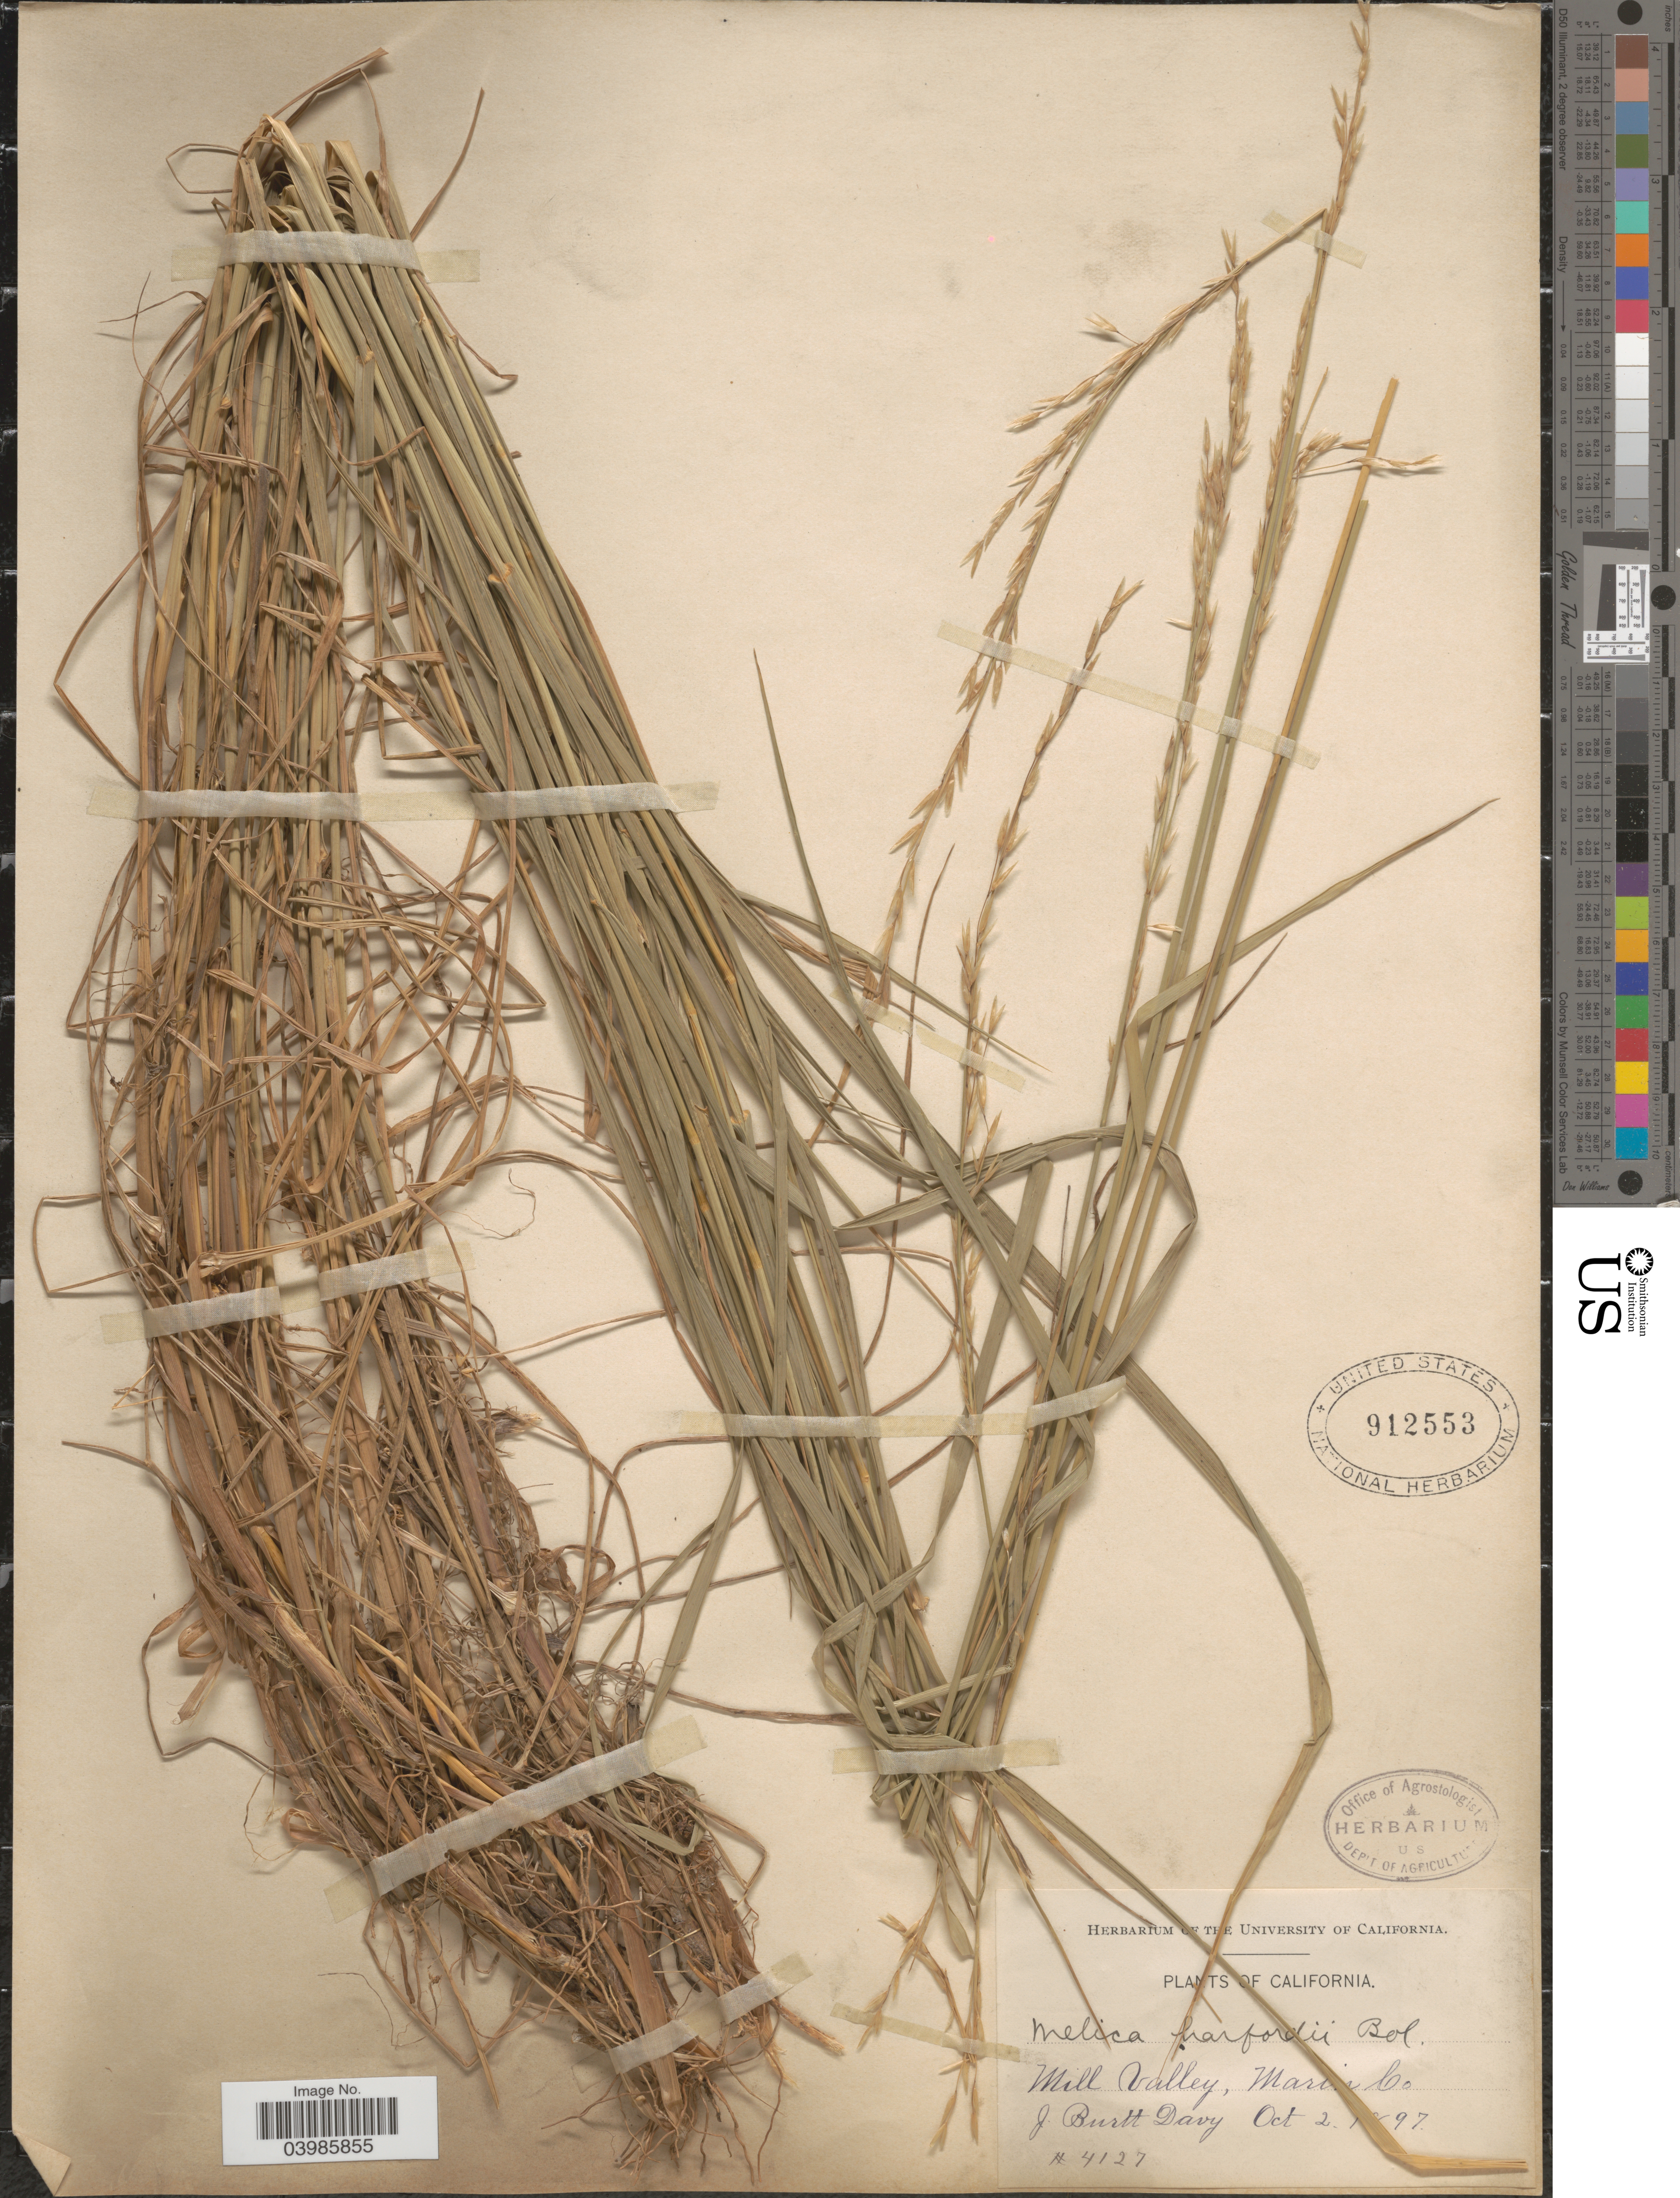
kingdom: Plantae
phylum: Tracheophyta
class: Liliopsida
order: Poales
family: Poaceae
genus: Melica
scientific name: Melica harfordii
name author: Bol.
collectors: J. Burtt Davy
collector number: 4127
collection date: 1897-10-02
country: United States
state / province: California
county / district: Marin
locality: Mill Valley, Marin Co.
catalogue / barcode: US 912553